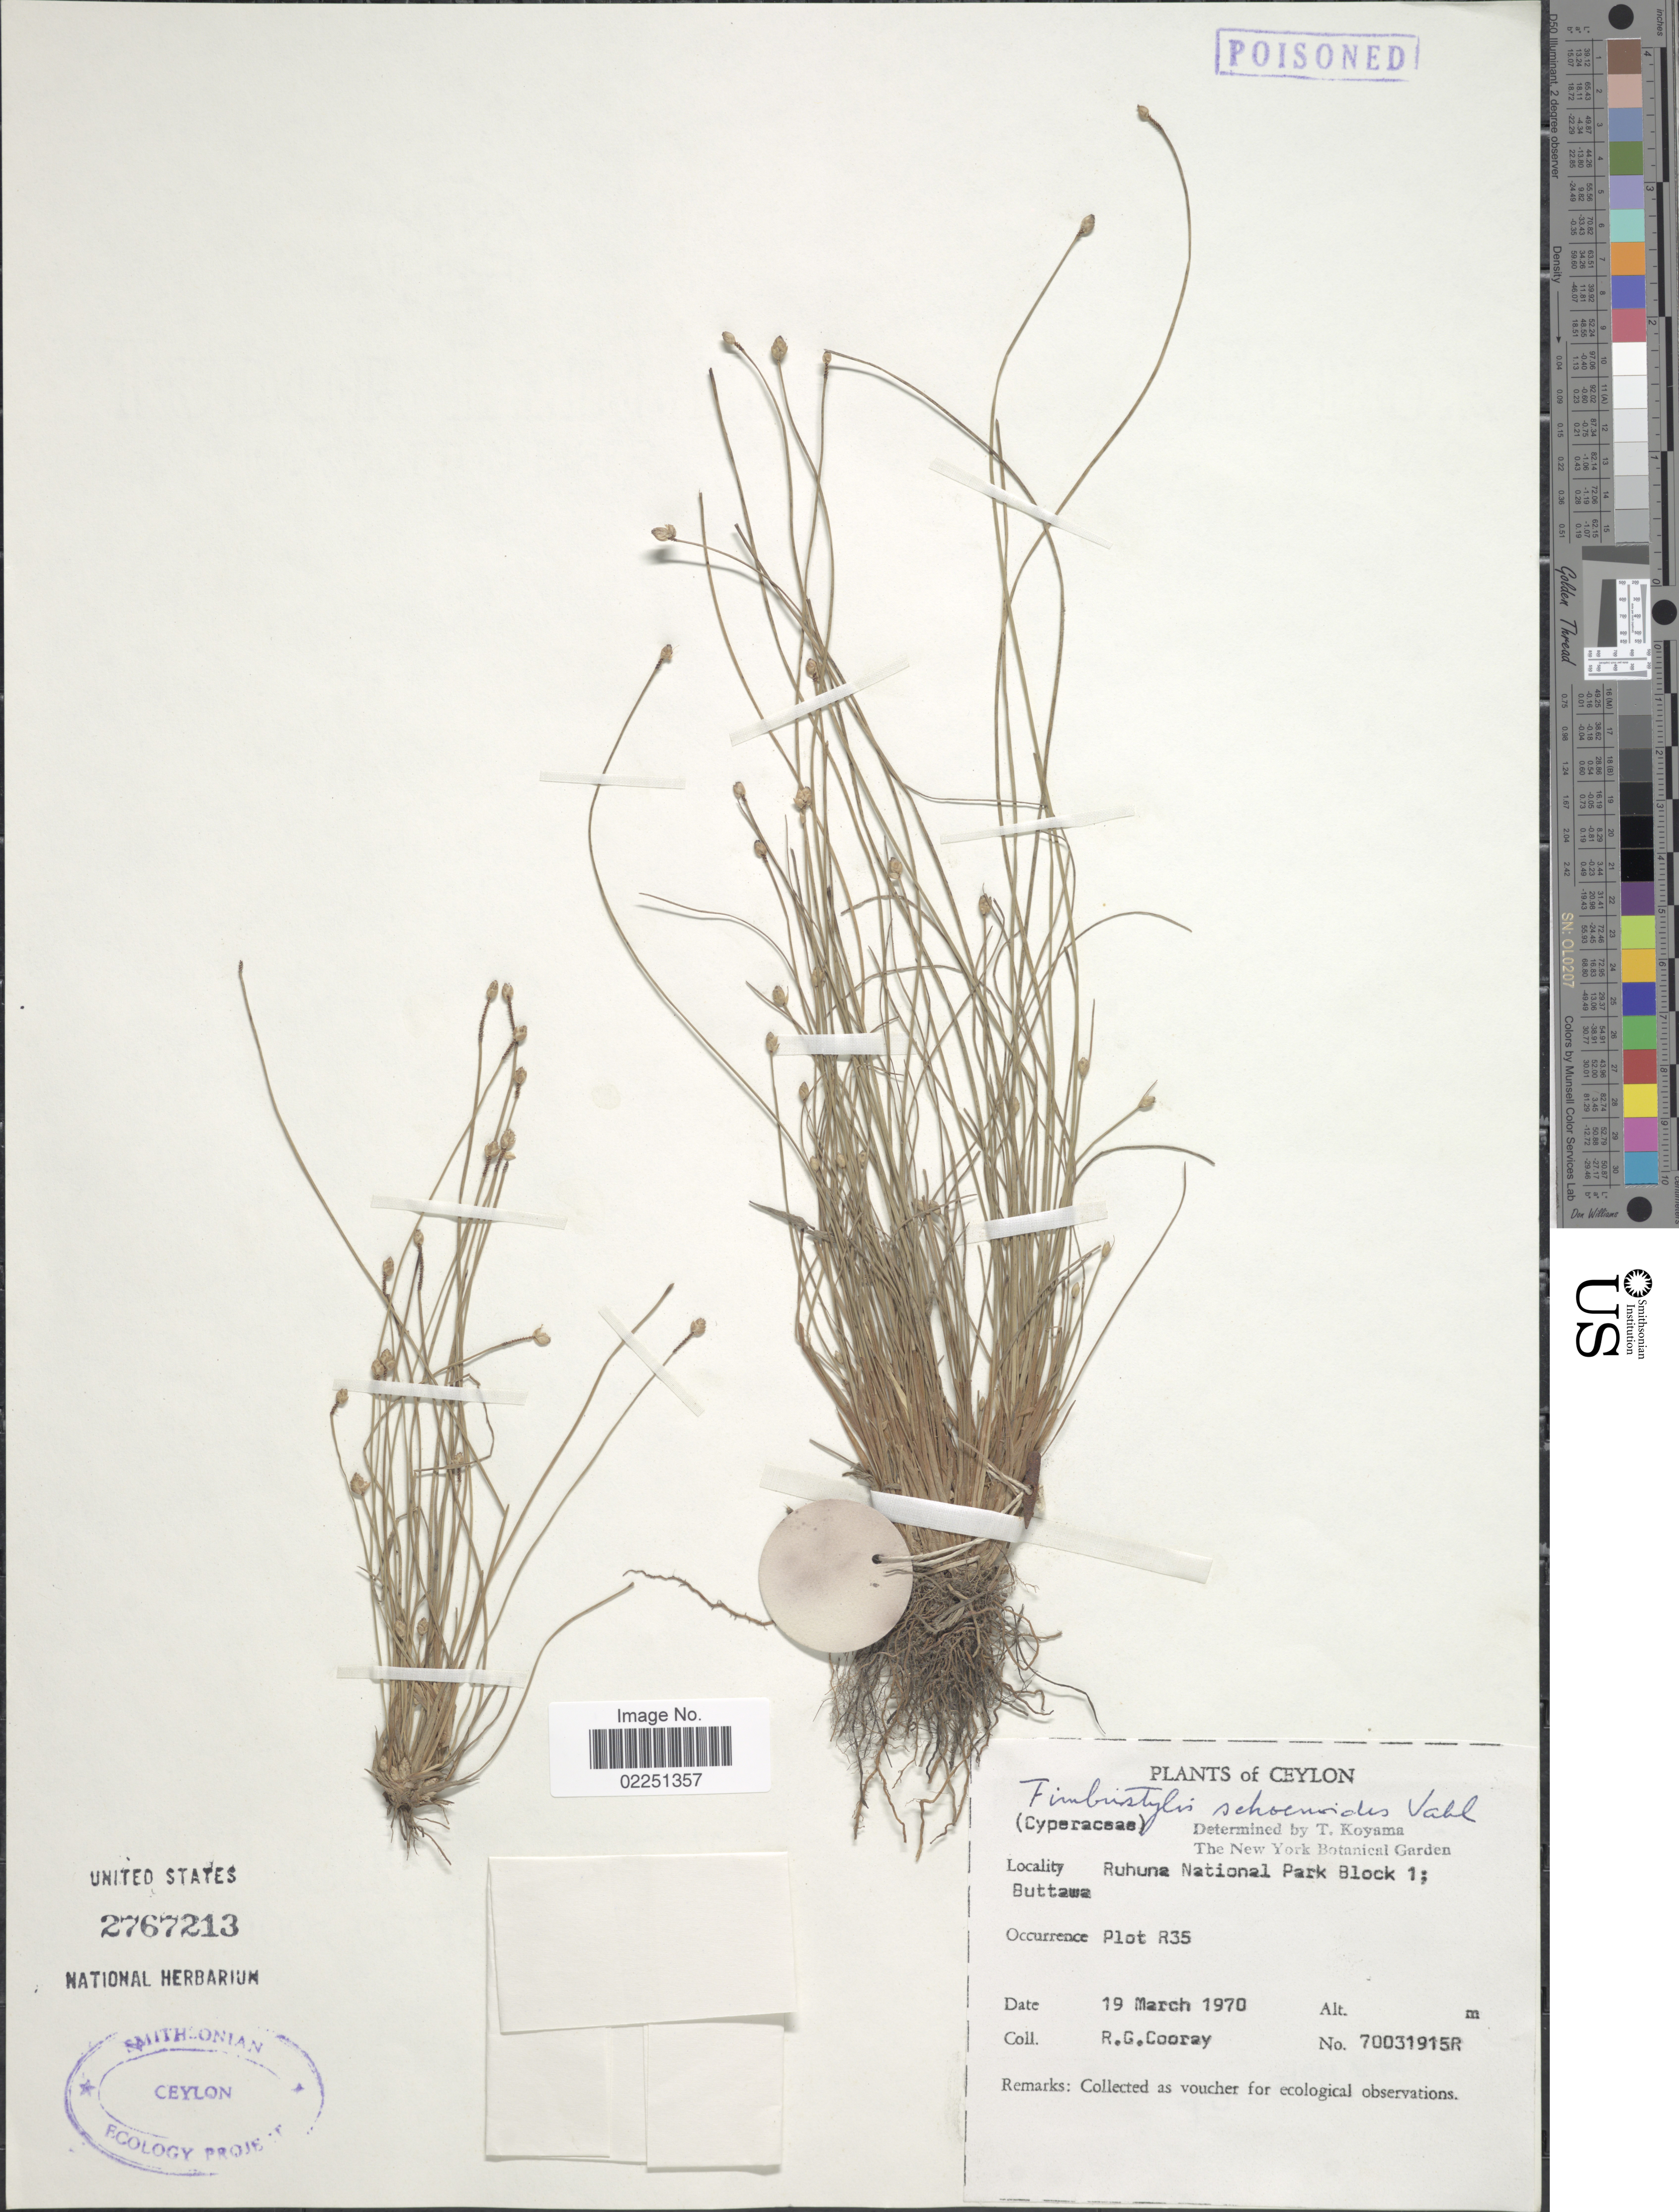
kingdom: Plantae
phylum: Tracheophyta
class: Liliopsida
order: Poales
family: Cyperaceae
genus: Fimbristylis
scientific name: Fimbristylis schoenoides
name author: (Retz.) Vahl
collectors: R. Cooray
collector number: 70031915R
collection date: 1970-03-19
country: Sri Lanka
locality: Ceylon, Ruhuna National Park Block 1; Buttawa, Plot R35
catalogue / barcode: US 2767213